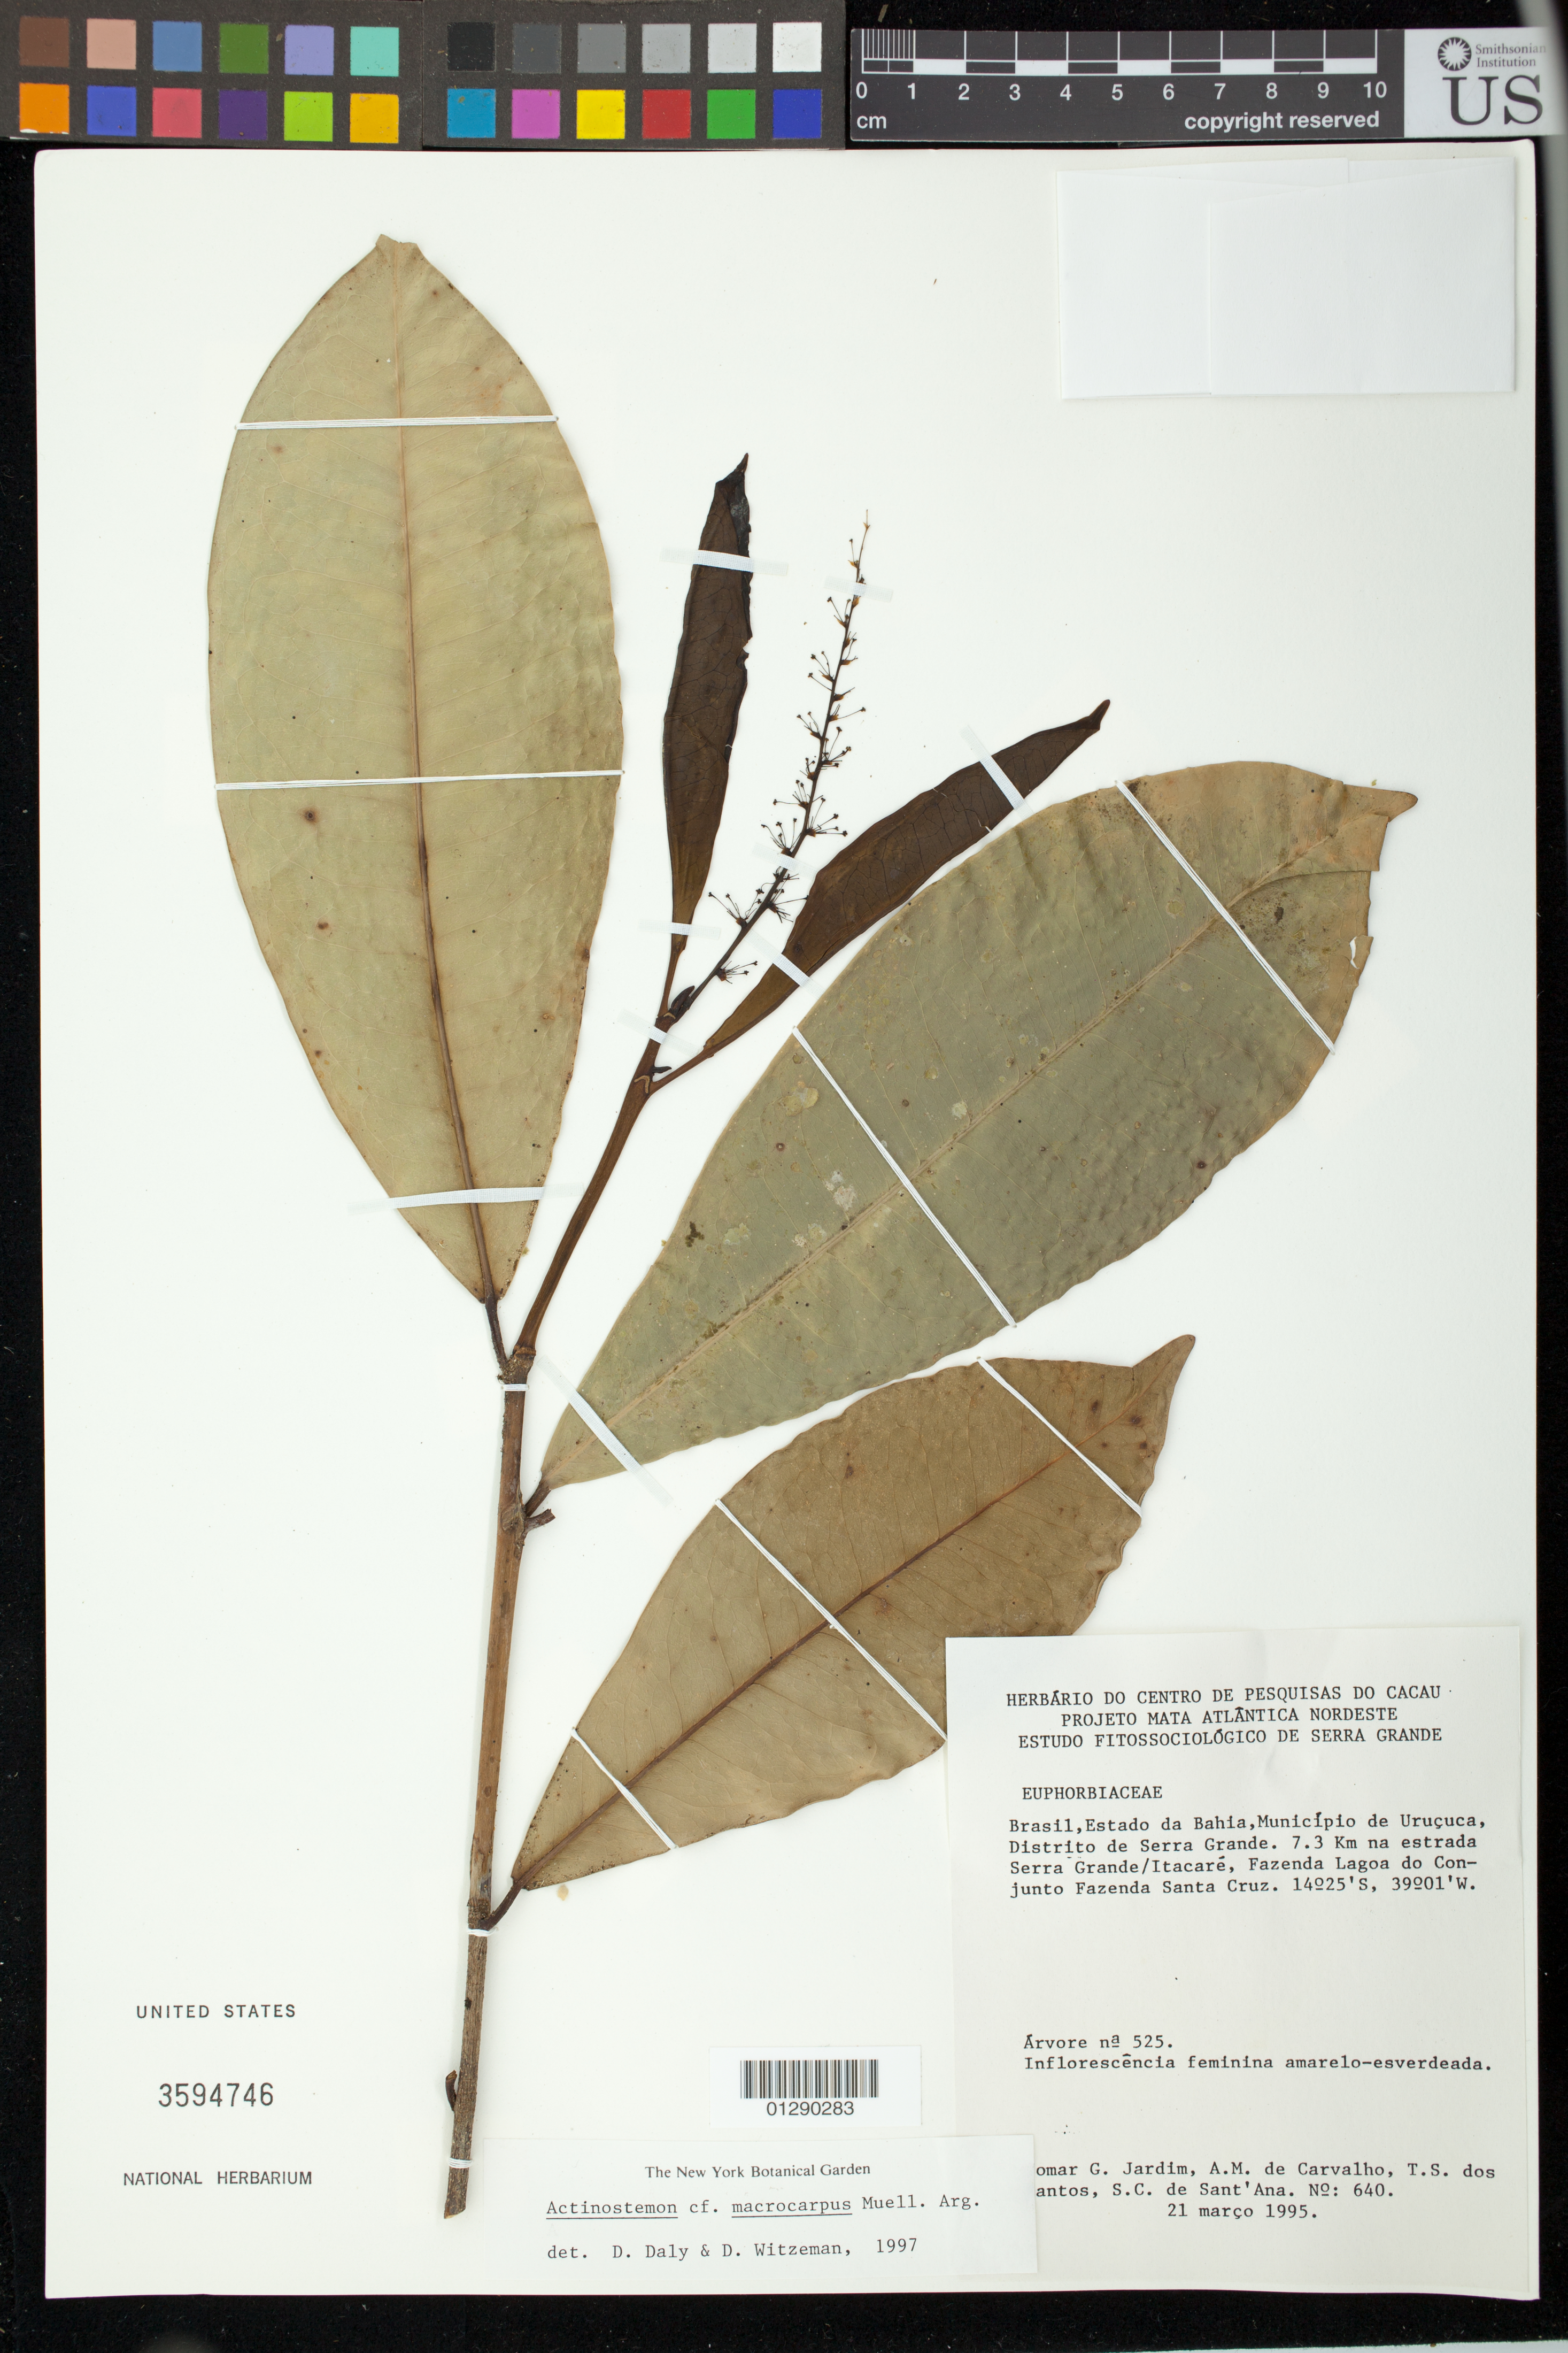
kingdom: Plantae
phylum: Tracheophyta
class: Magnoliopsida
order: Malpighiales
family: Euphorbiaceae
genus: Actinostemon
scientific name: Actinostemon concolor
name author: (Spreng.) Müll. Arg.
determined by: Külkamp, Josimar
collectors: A. M. Caravalho, J. G. Járdim, S. C. Sant'Ana & T. S. Santos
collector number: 640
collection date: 1995-03-21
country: Brazil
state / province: Bahia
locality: Municipio de Urucuca, Distrito de Serra Grande. 7.3 Km na estrade Serra Grande/ Itacare, Fazenda Lagoa do Conjumto Fazenda Santa Cruz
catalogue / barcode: US 3594746